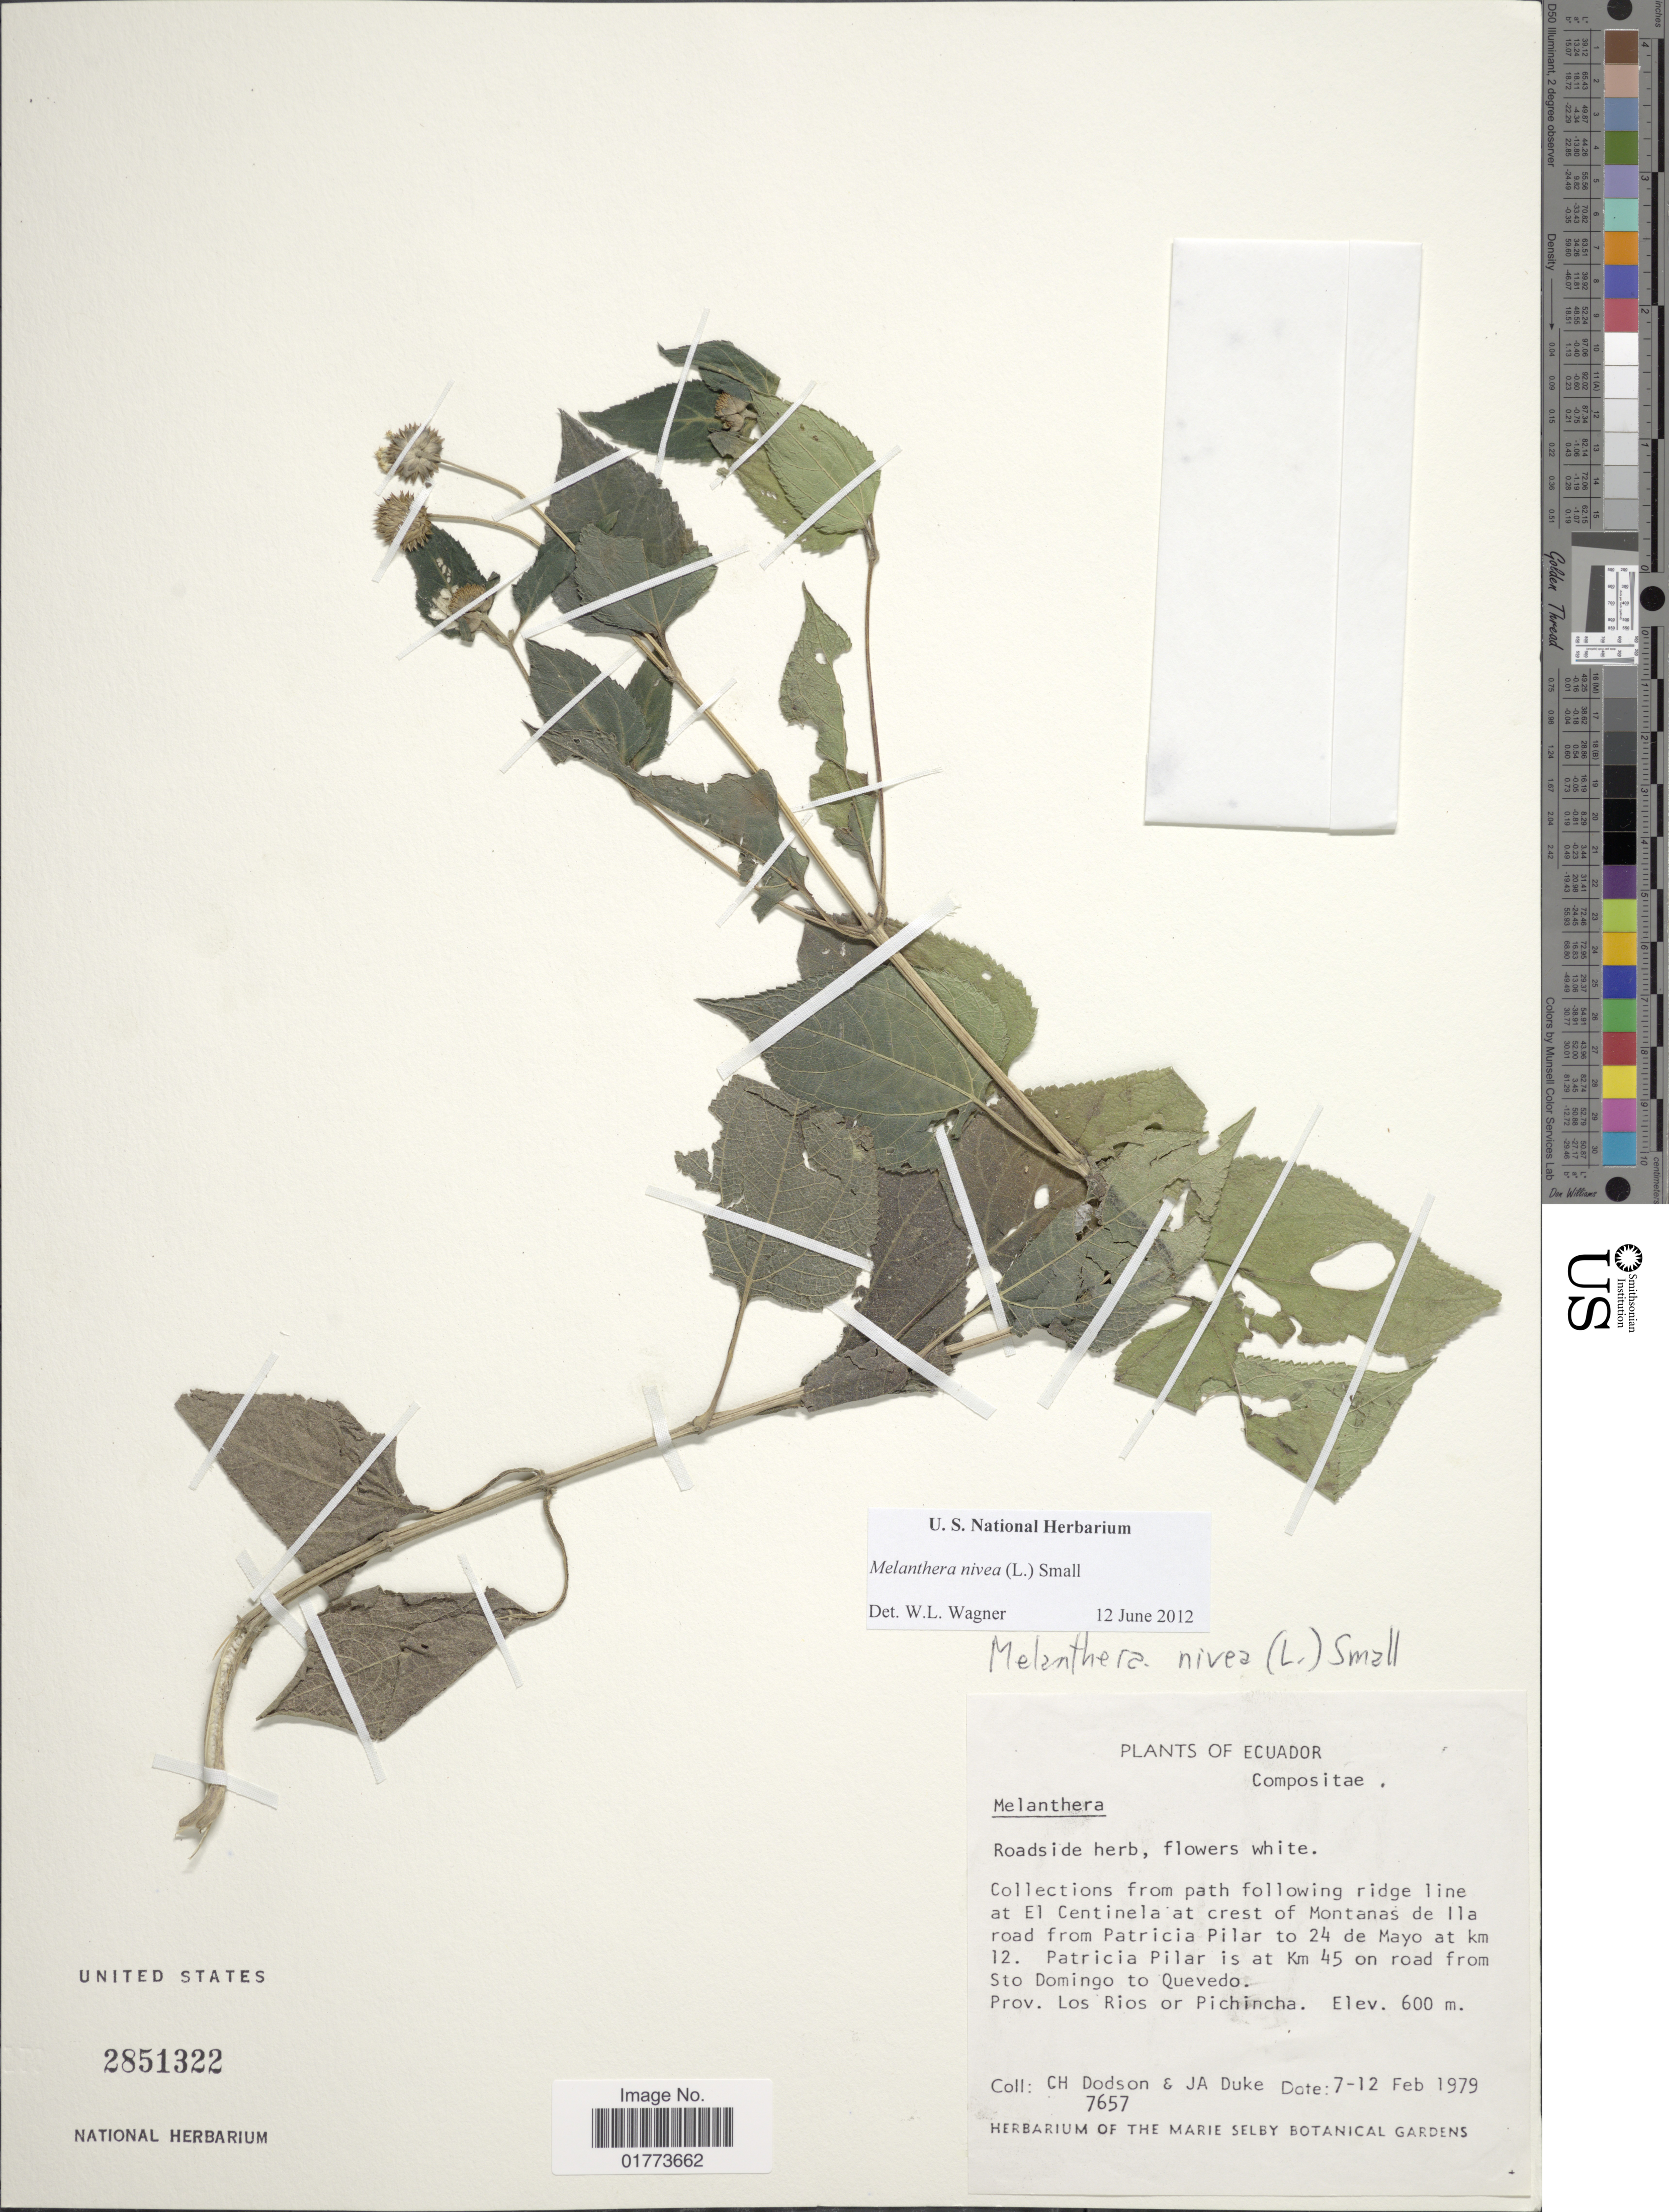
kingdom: Plantae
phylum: Tracheophyta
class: Magnoliopsida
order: Asterales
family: Asteraceae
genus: Melanthera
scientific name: Melanthera nivea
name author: (L.) Small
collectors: C. H. Dodson & J. A. Duke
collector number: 7657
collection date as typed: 9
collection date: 1979-02-07/1979-02-12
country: Ecuador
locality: From path following ridge line at El Centinela at crest of Montanas de Ila road from Patrica Pilar to 24 de Mayo at km 12. Patricai Pilar is at Km 45 on road from Sto. Domingo to Quevedo. Prov. Los Rios or Pichincha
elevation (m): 600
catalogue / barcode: US 2851322